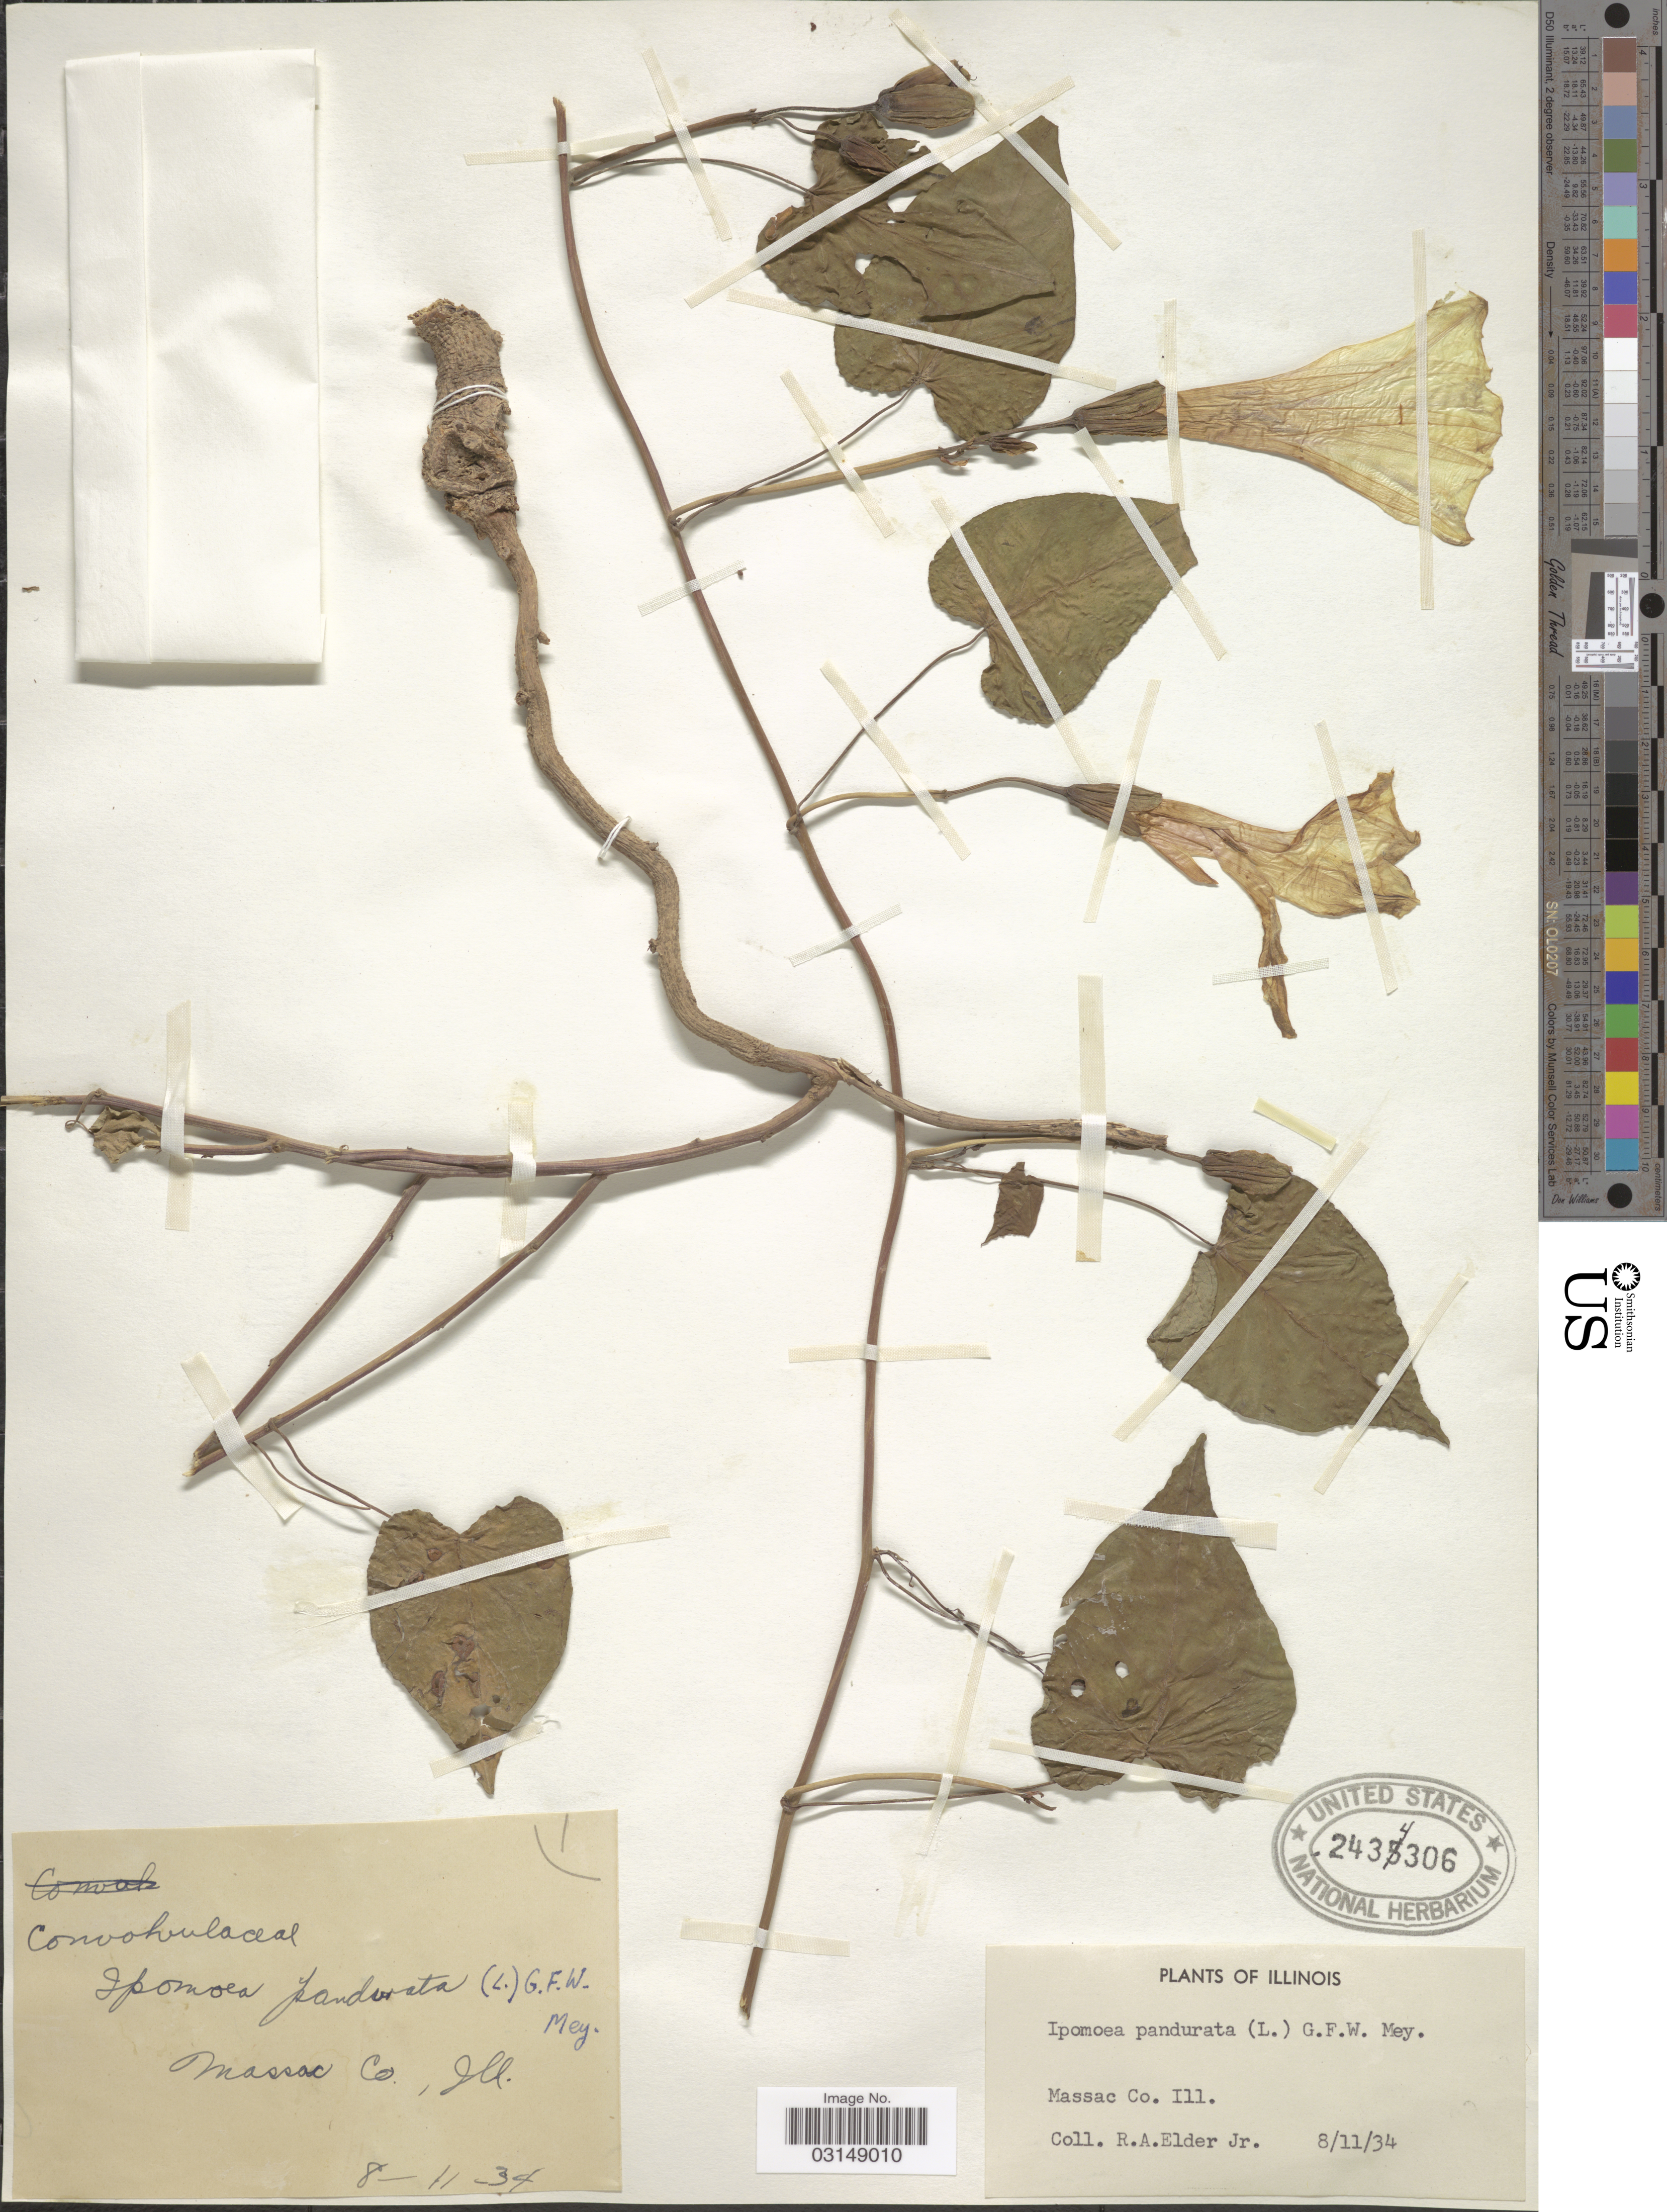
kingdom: Plantae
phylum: Tracheophyta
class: Magnoliopsida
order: Solanales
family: Convolvulaceae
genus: Ipomoea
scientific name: Ipomoea pandurata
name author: (L.) G. Mey.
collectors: R. Elder Jr.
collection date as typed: Transcribed d/m/y: 8/11/34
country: United States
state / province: Illinois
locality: Massac Co.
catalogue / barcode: US 2434306